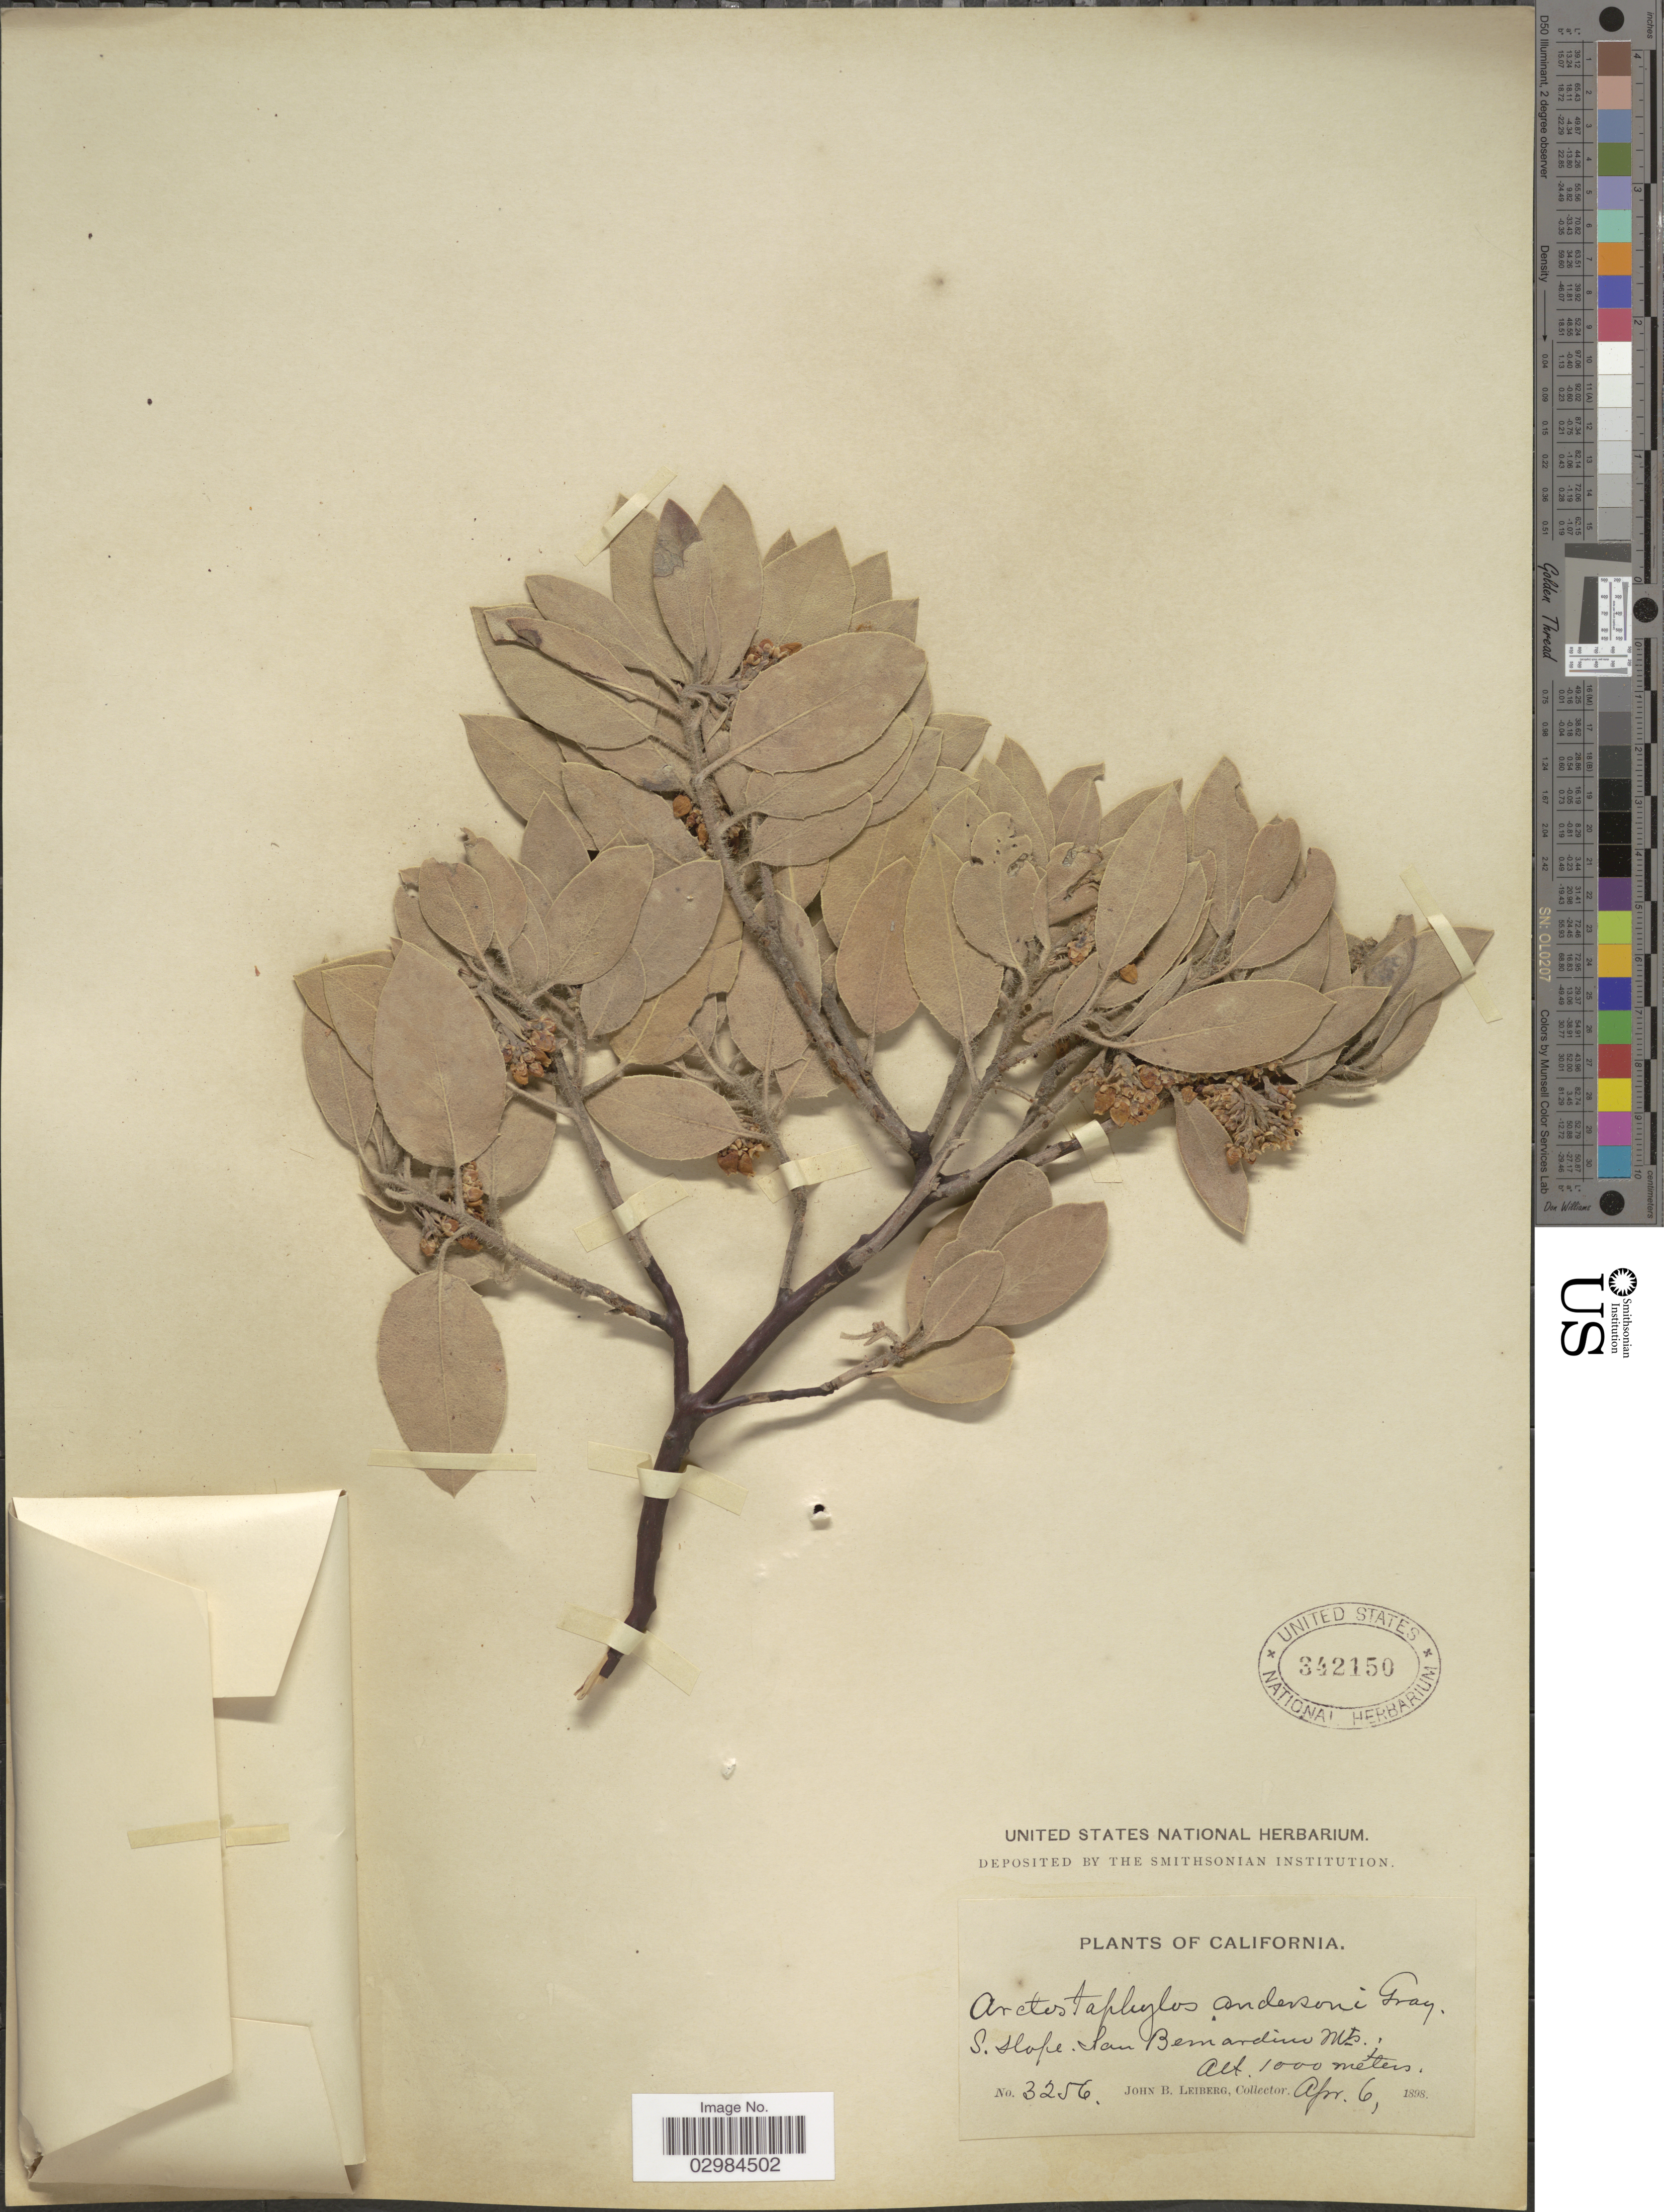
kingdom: Plantae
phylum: Tracheophyta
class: Magnoliopsida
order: Ericales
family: Ericaceae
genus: Arctostaphylos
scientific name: Arctostaphylos pringlei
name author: Parry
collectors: J. B. Leiberg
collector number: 3256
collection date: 1898-04-06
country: United States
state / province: California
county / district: San Bernardino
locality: S. slope. San Bernardino Mts.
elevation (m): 1000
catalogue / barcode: US 342150